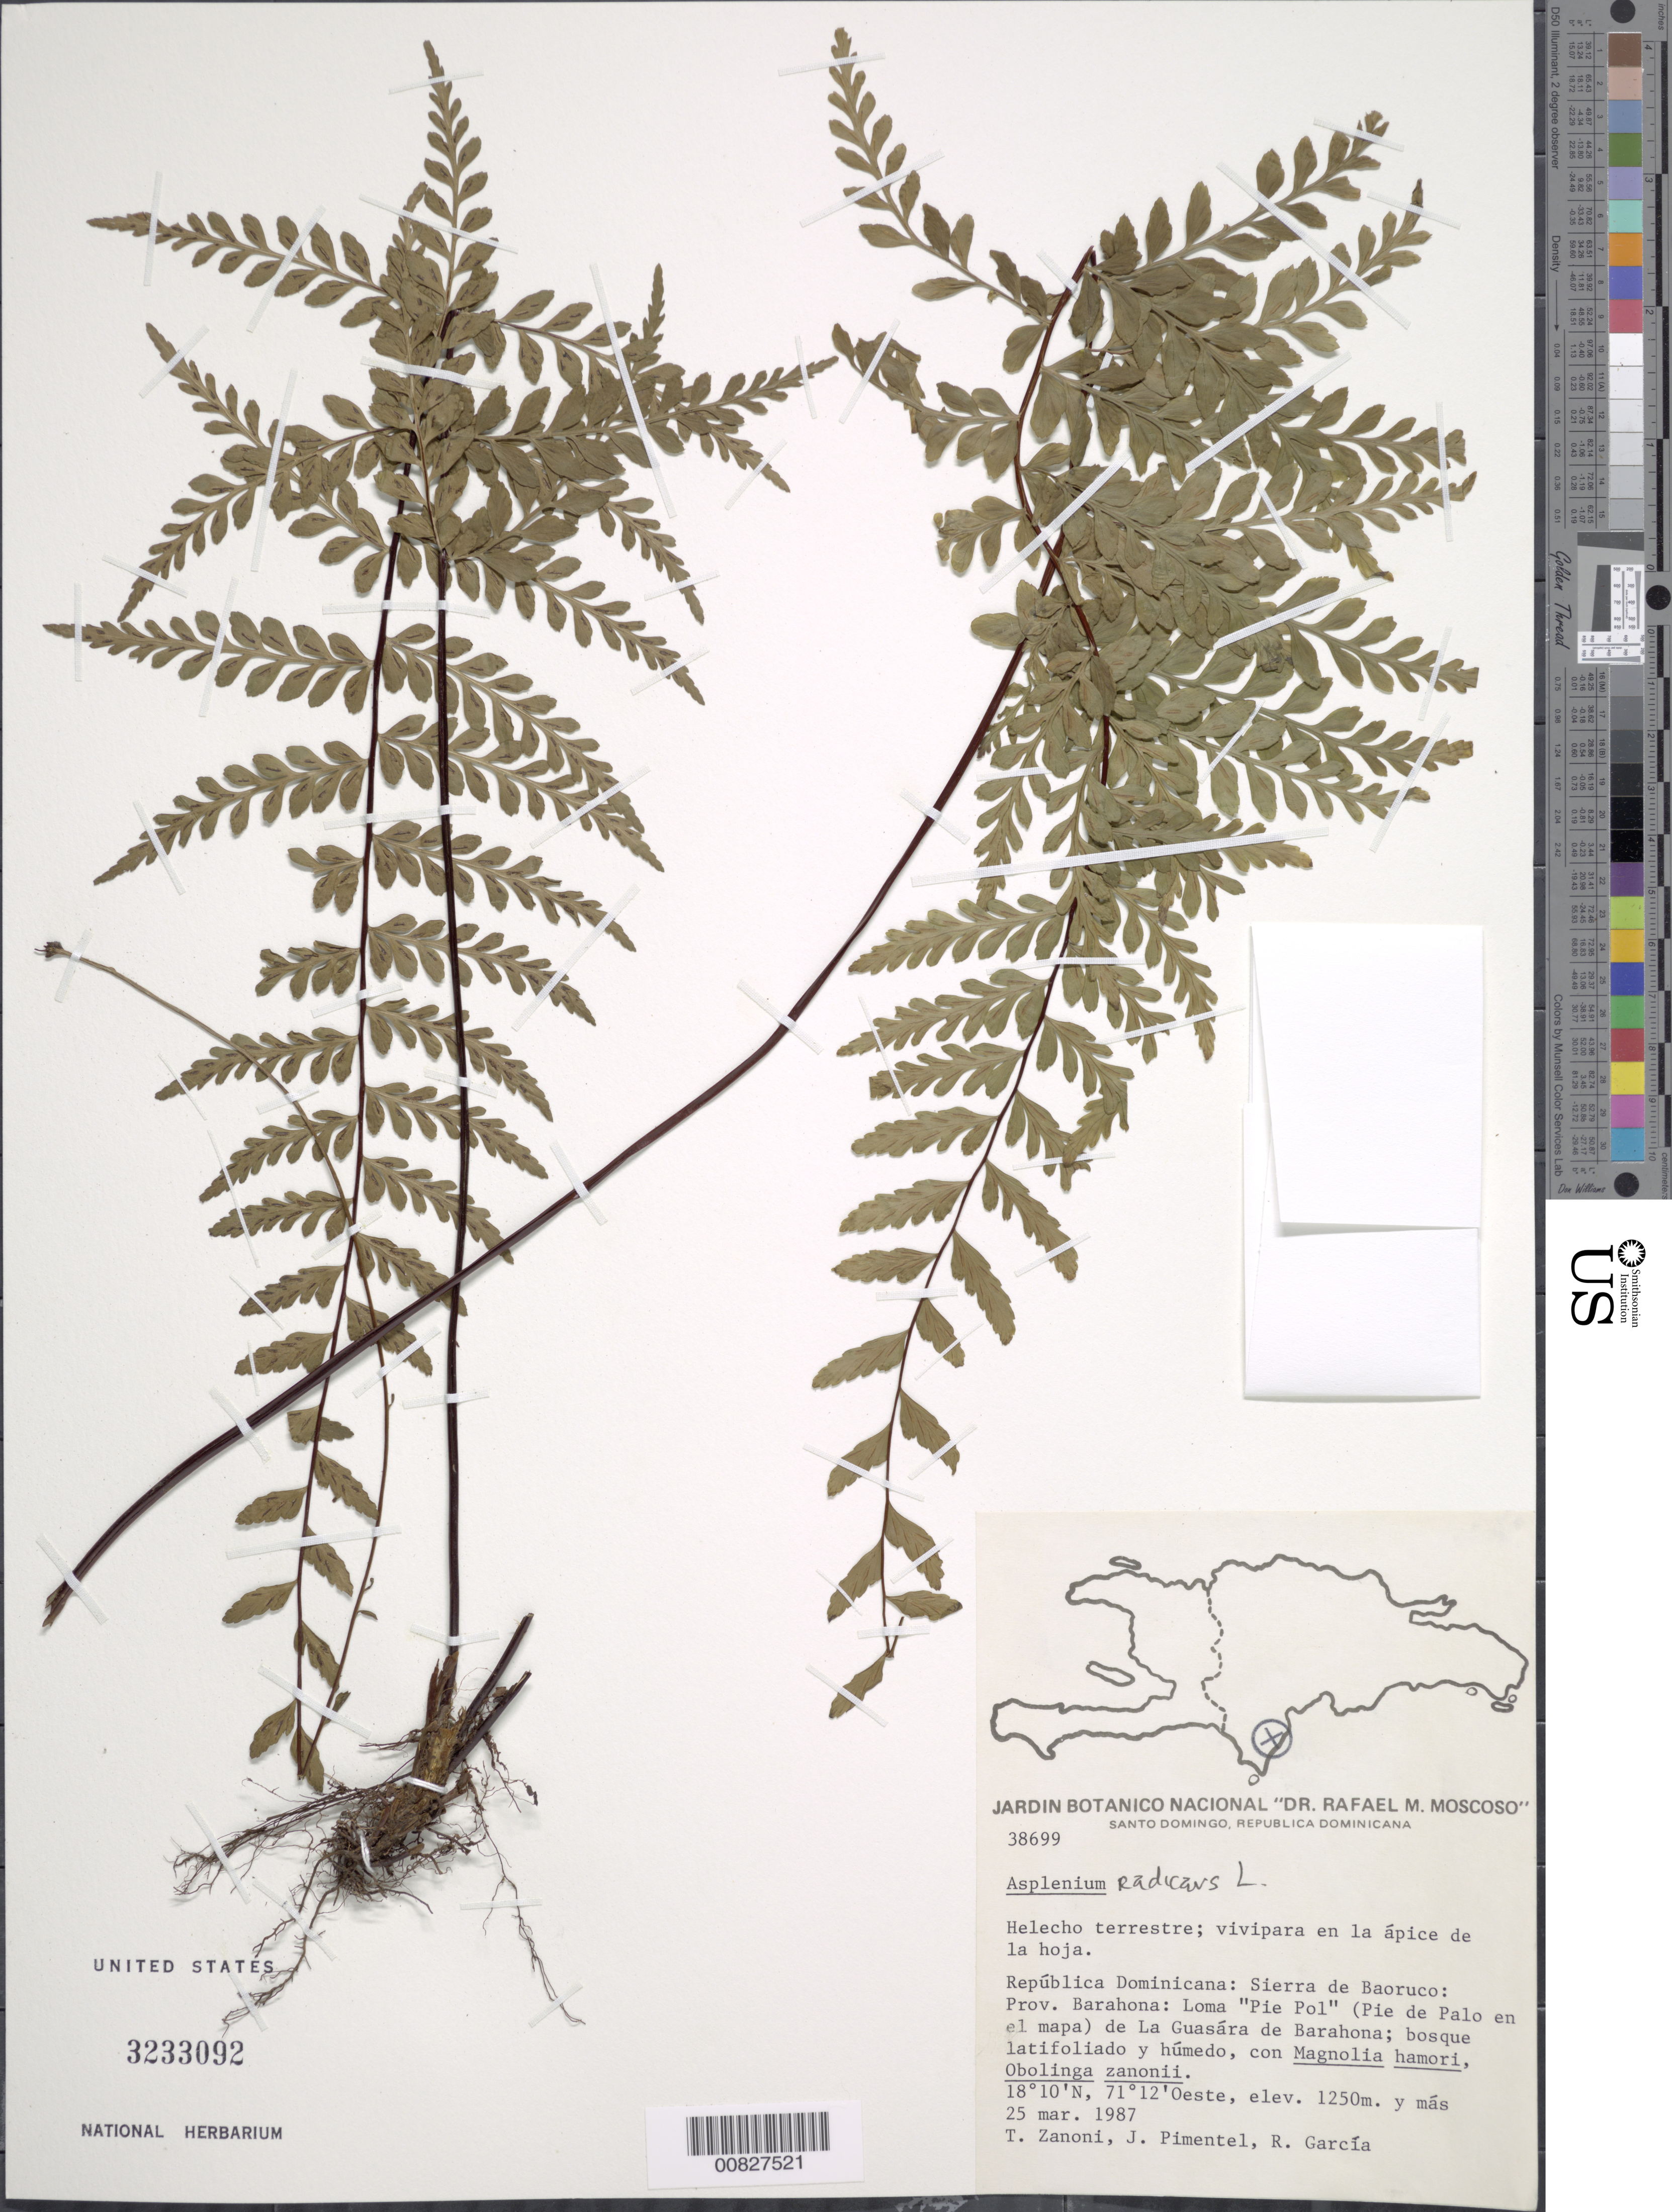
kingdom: Plantae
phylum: Tracheophyta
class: Polypodiopsida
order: Polypodiales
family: Aspleniaceae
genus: Asplenium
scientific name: Asplenium radicans var. alloeopteron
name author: (Kunze ex Klotzsch) Lellinger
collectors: T. A. Zanoni, J. Pimentel & R. G. García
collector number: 38699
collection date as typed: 25 Mar 1987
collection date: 1987-03-25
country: Dominican Republic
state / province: Barahona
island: Hispaniola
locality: Sierra de Baoruco, Loma "Pie Pol" de la Guasára de Barahona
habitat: Bosque latifoliado y húmedo, con Magnolia hamori, Obolinga zanonii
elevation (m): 1250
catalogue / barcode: US 3233092